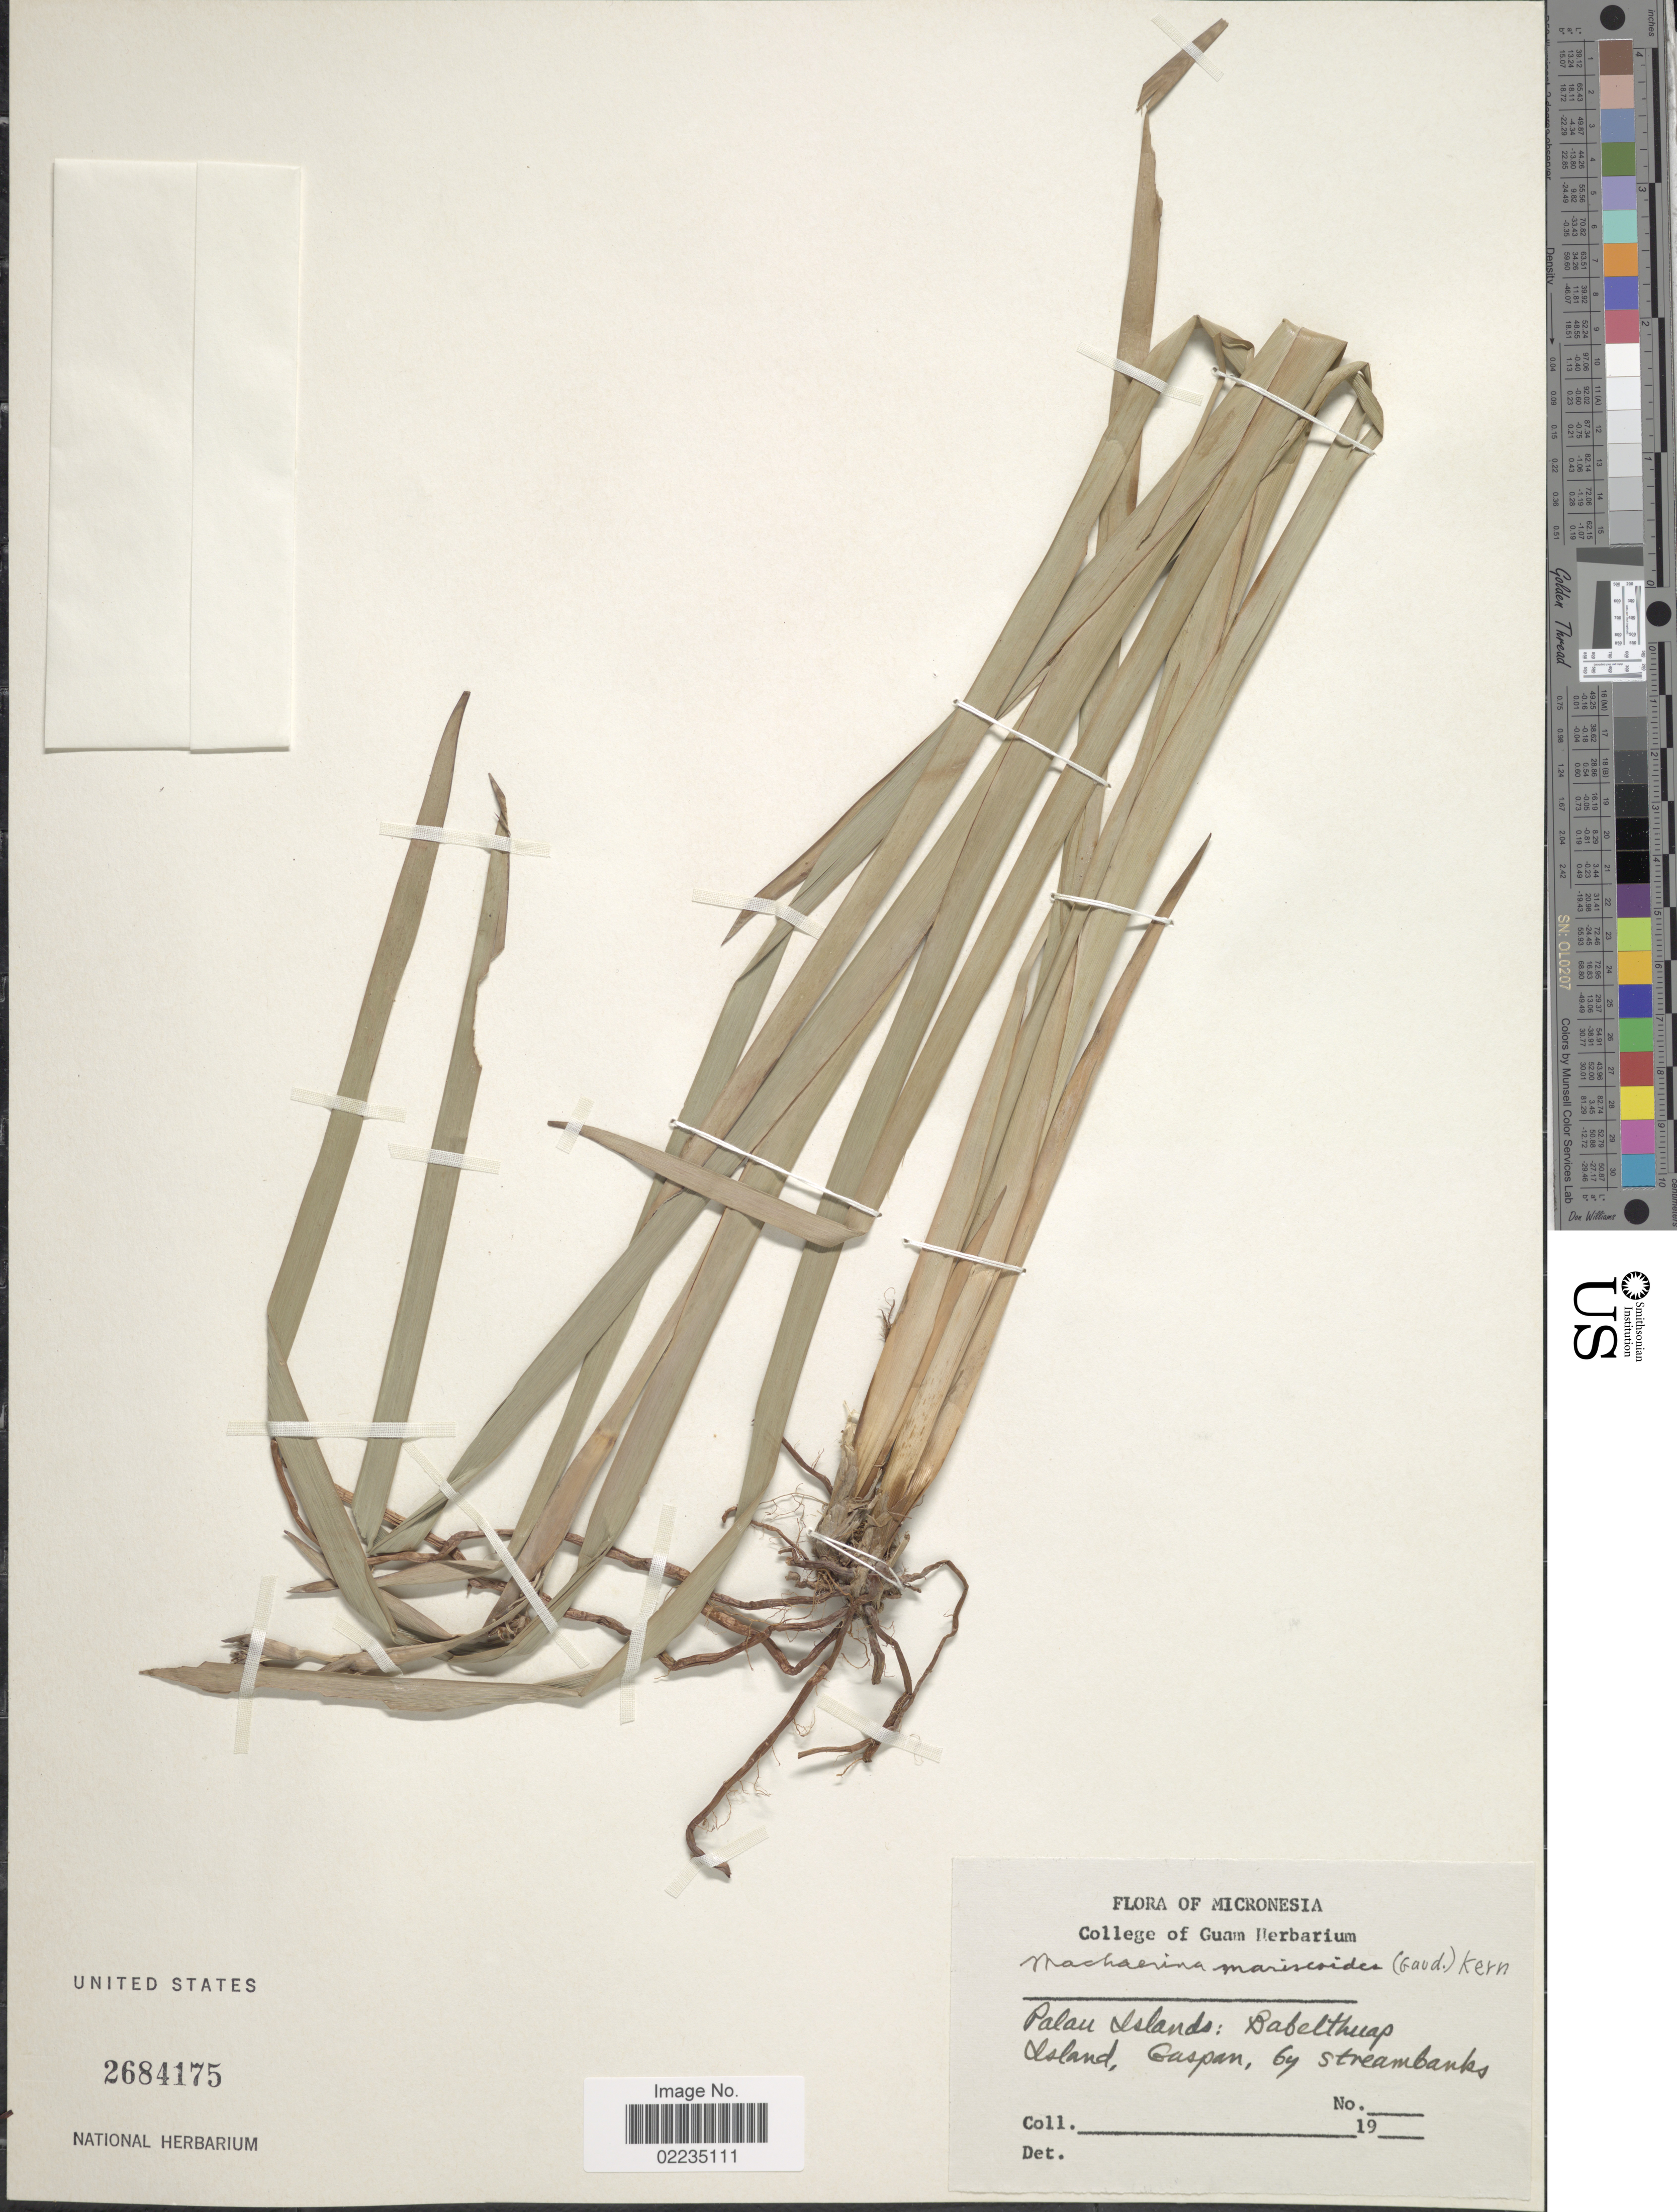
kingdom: Plantae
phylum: Tracheophyta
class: Liliopsida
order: Poales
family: Cyperaceae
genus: Machaerina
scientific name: Machaerina mariscoides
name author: (Gaudich.) J. Kern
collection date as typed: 19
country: Palau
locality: Palau Islands: Babelthuap Island, Gaspan, by streambanks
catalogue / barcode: US 2684175